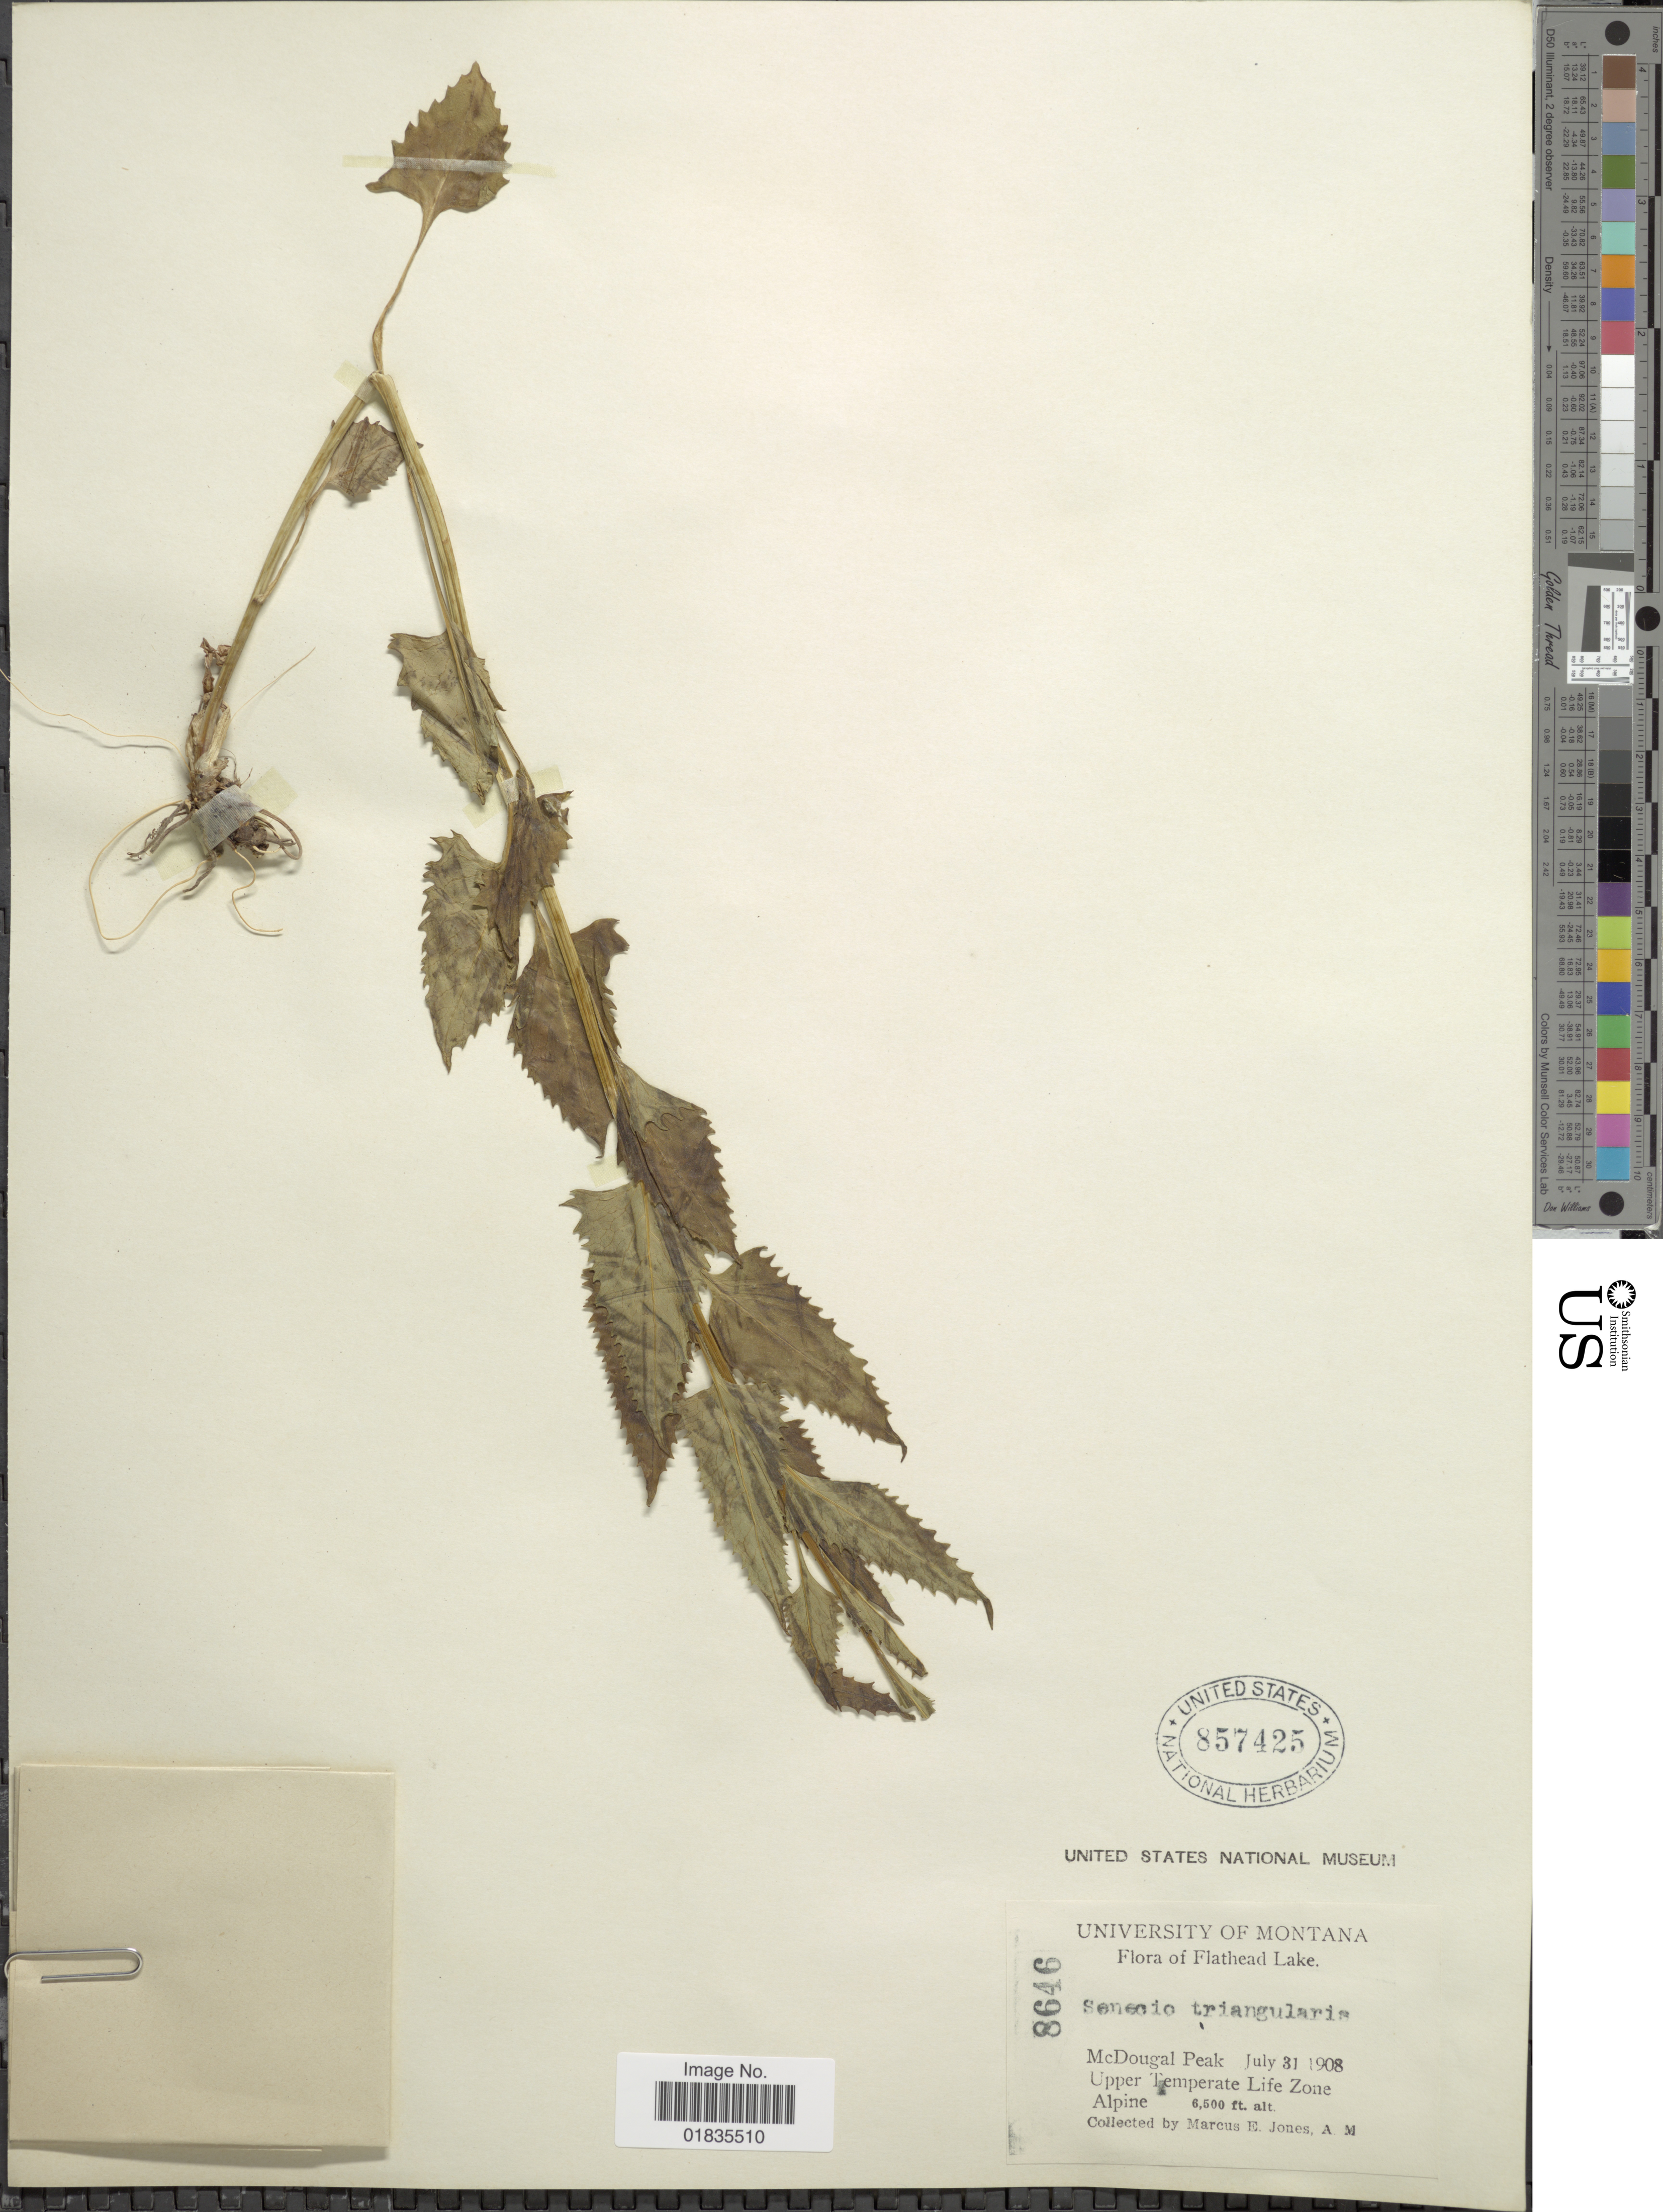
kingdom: Plantae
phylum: Tracheophyta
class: Magnoliopsida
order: Asterales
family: Asteraceae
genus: Senecio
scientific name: Senecio triangularis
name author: Hook.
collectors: M. E. Jones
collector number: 8646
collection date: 1908-07-31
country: United States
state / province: Montana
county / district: Lake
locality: Flathead Lake, McDougal Peak, Upper Temperate Life Zone.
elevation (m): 1981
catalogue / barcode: US 857425